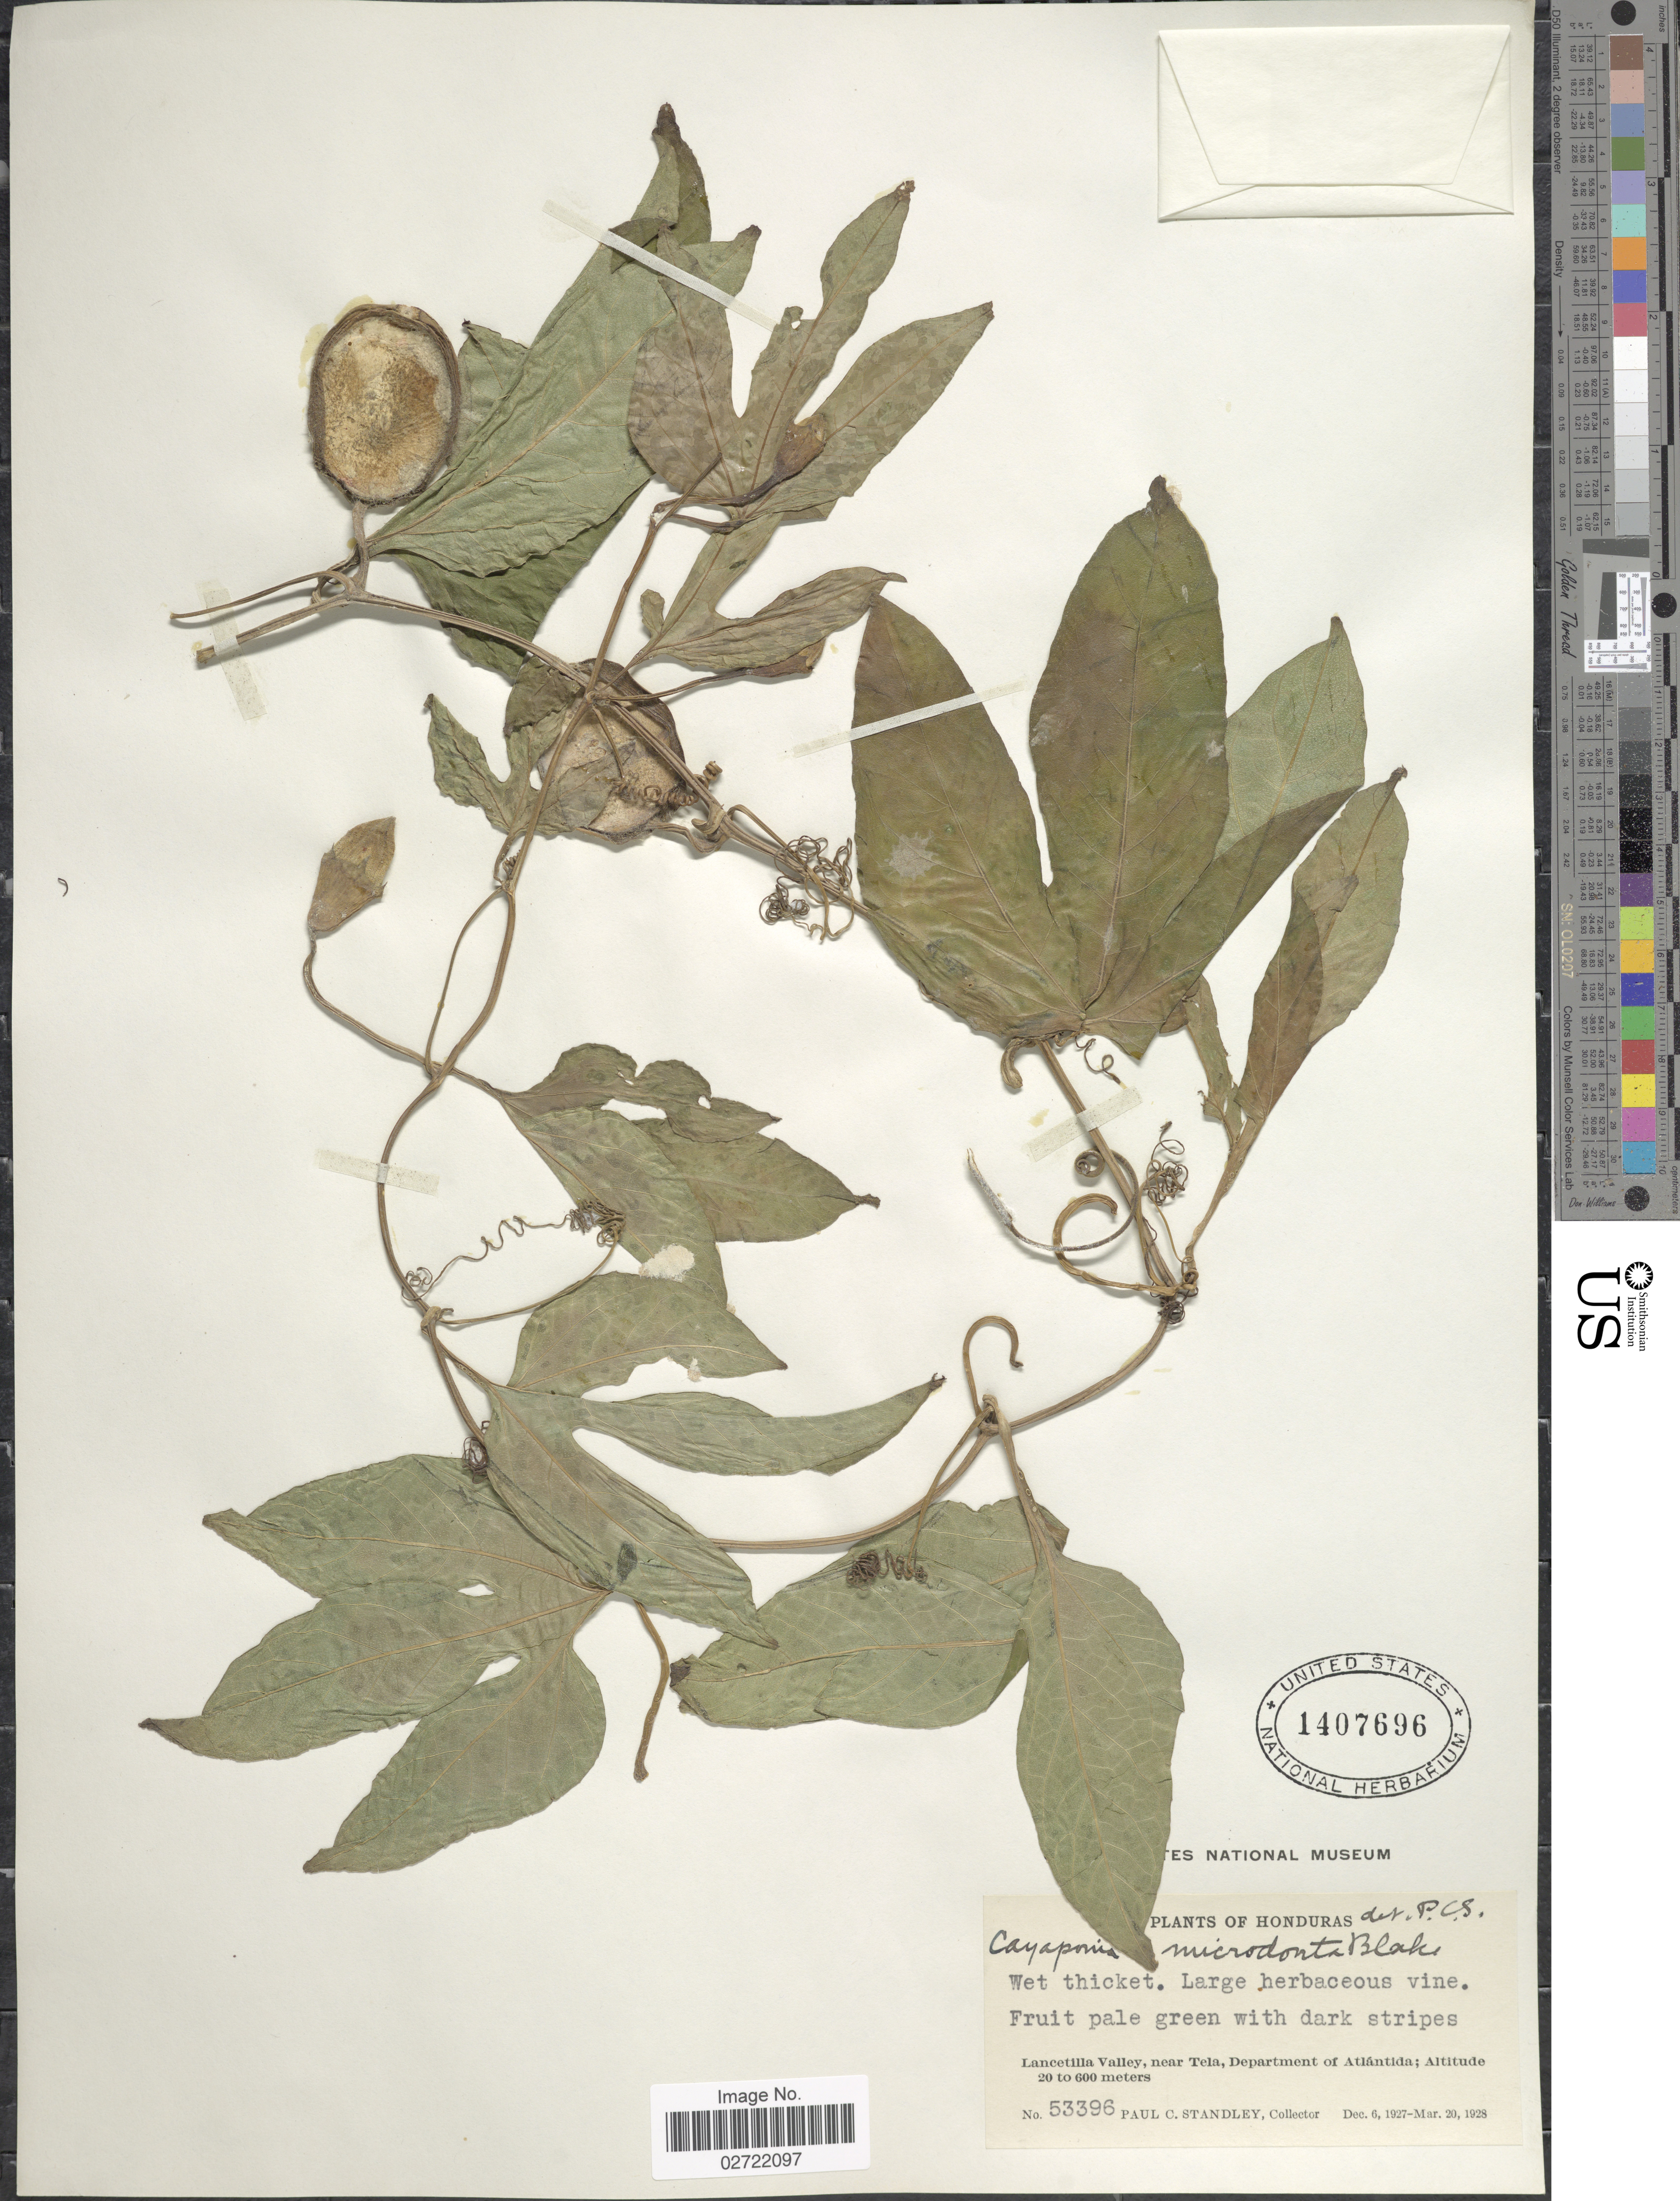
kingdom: Plantae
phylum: Tracheophyta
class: Magnoliopsida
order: Cucurbitales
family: Cucurbitaceae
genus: Cayaponia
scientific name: Cayaponia microdonta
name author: S.F. Blake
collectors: P. C. Standley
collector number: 53396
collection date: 1927-12-06/1928-03-20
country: Honduras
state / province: Atlántida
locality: Lancetilla Valley, near Tela, Department of Atlántida.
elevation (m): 20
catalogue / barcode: US 1407696